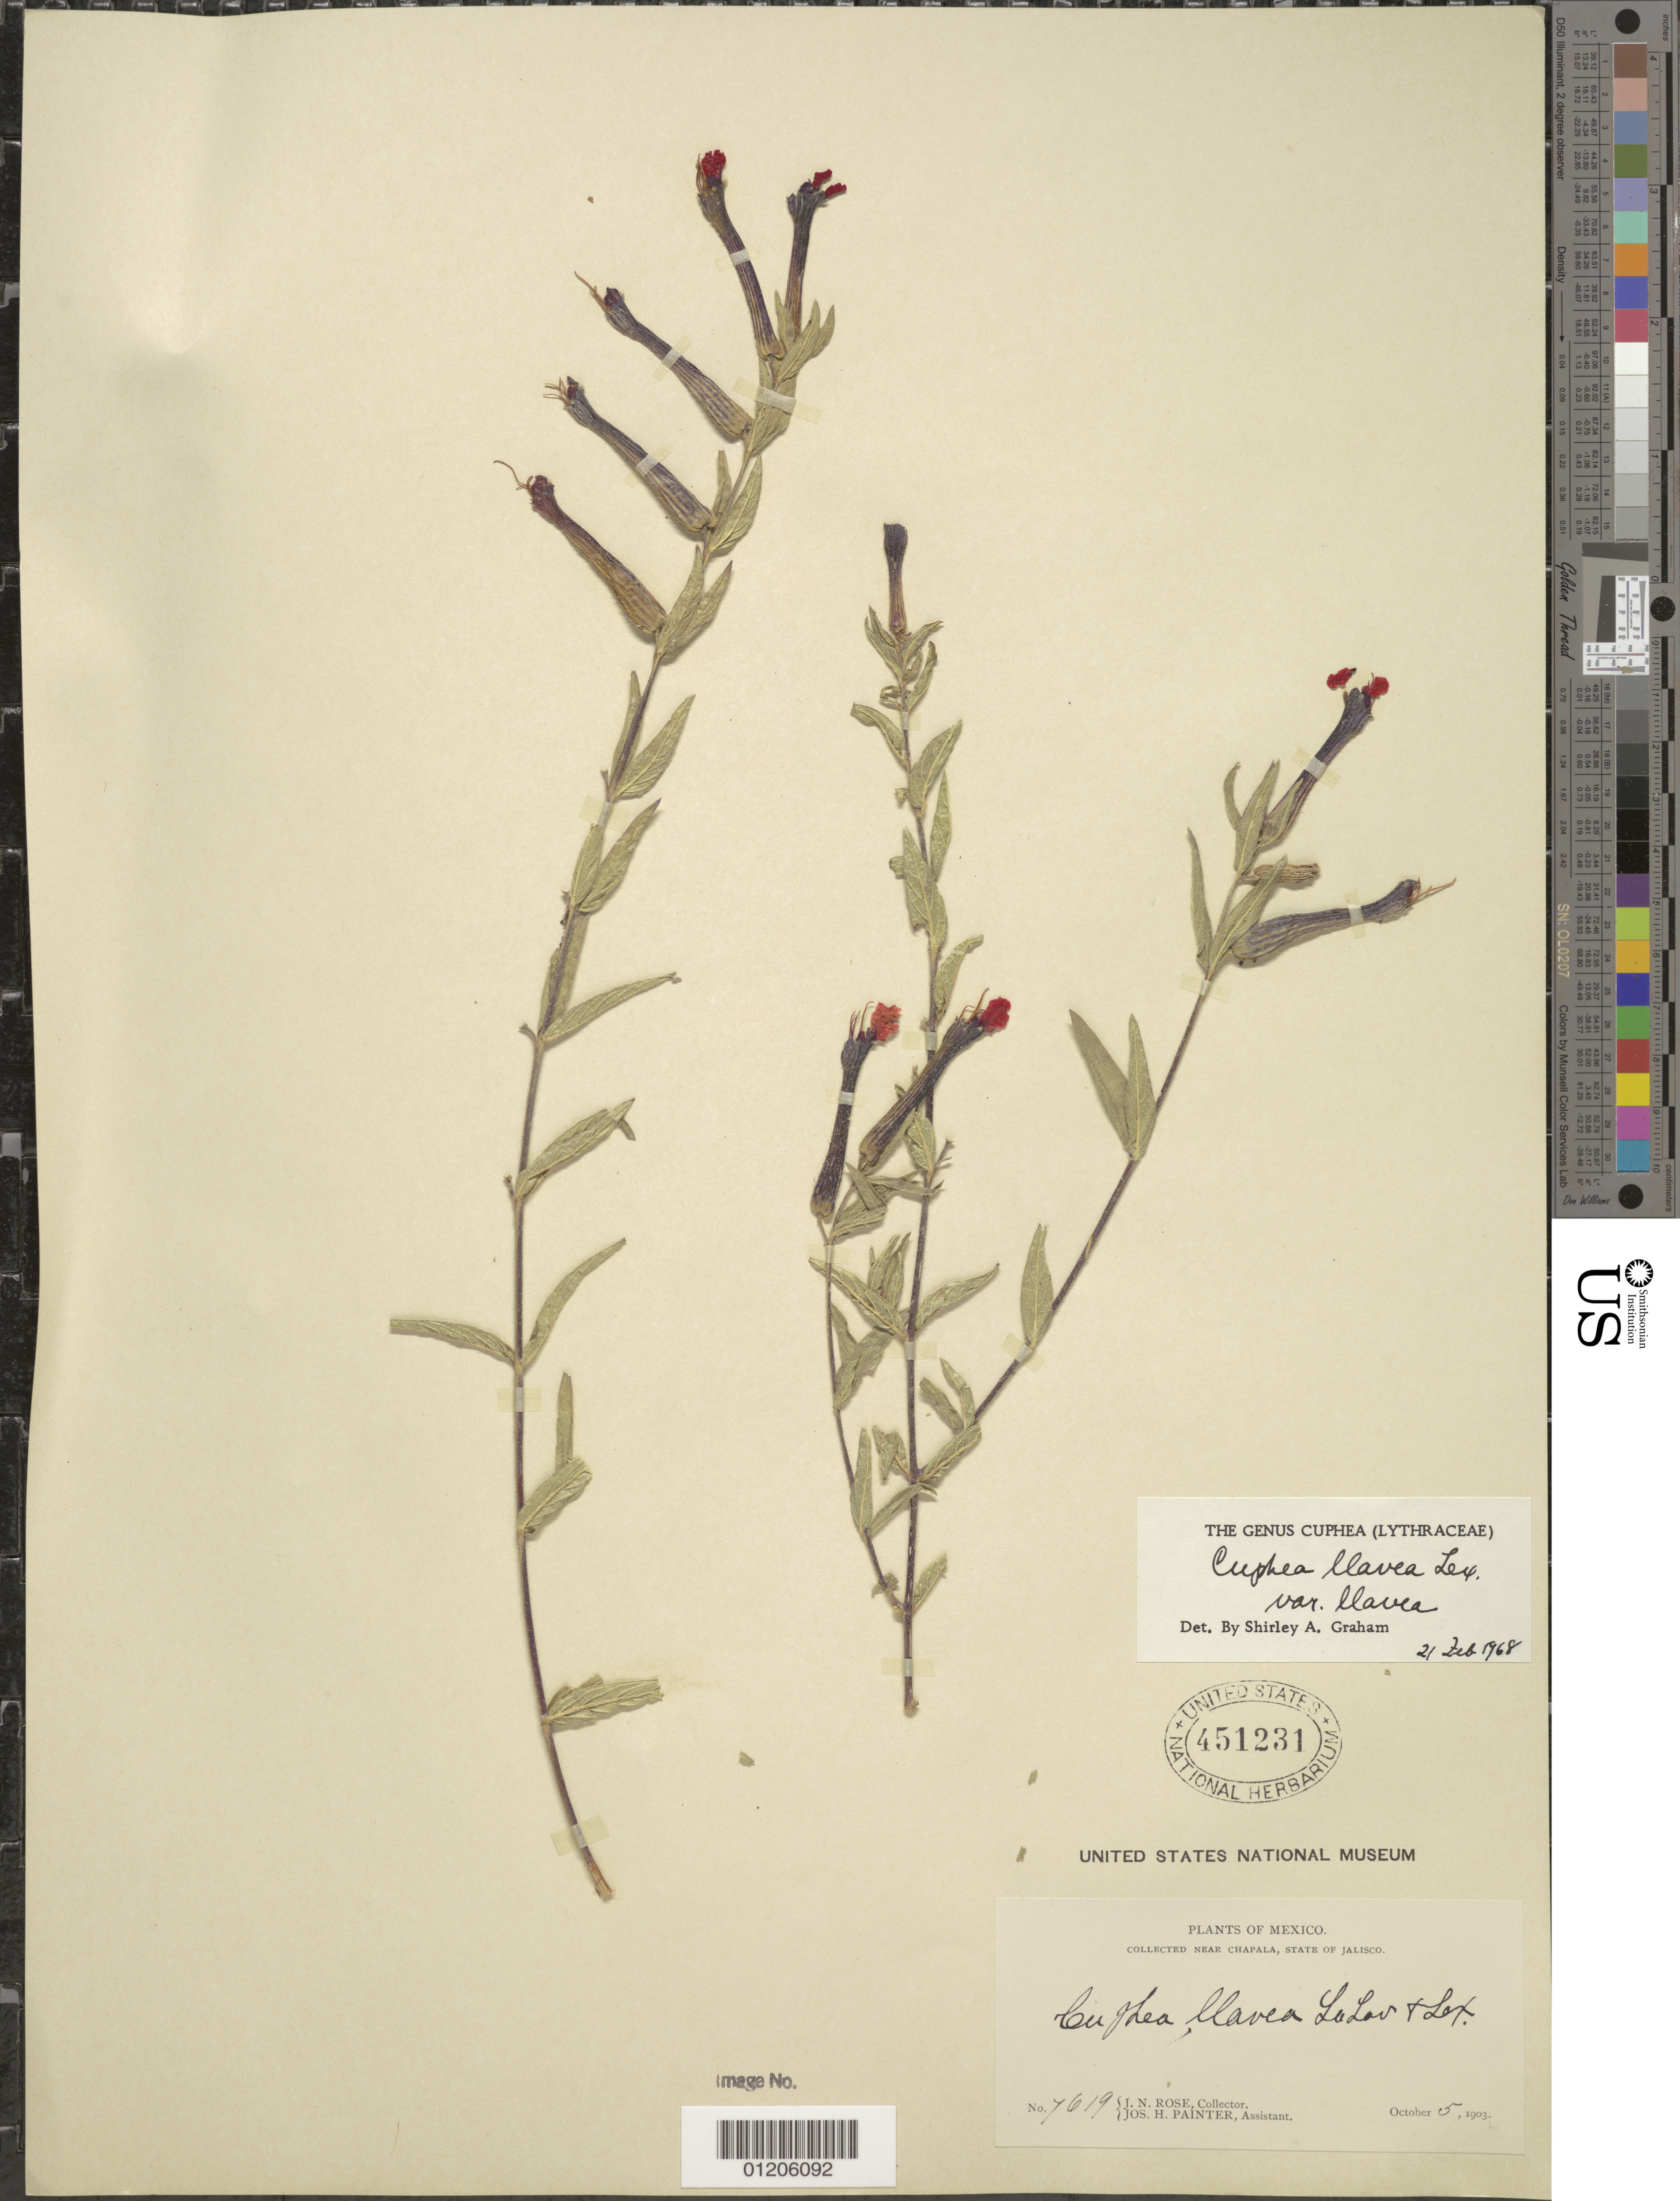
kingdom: Plantae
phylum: Tracheophyta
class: Magnoliopsida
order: Myrtales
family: Lythraceae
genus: Cuphea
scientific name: Cuphea llavea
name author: Lex.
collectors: J. N. Rose & J. H. Painter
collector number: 7619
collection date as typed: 05 Oct 1903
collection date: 1903-10-05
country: Mexico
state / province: Jalisco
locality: Near Chapala, State of Jalisco.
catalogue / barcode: US 451231